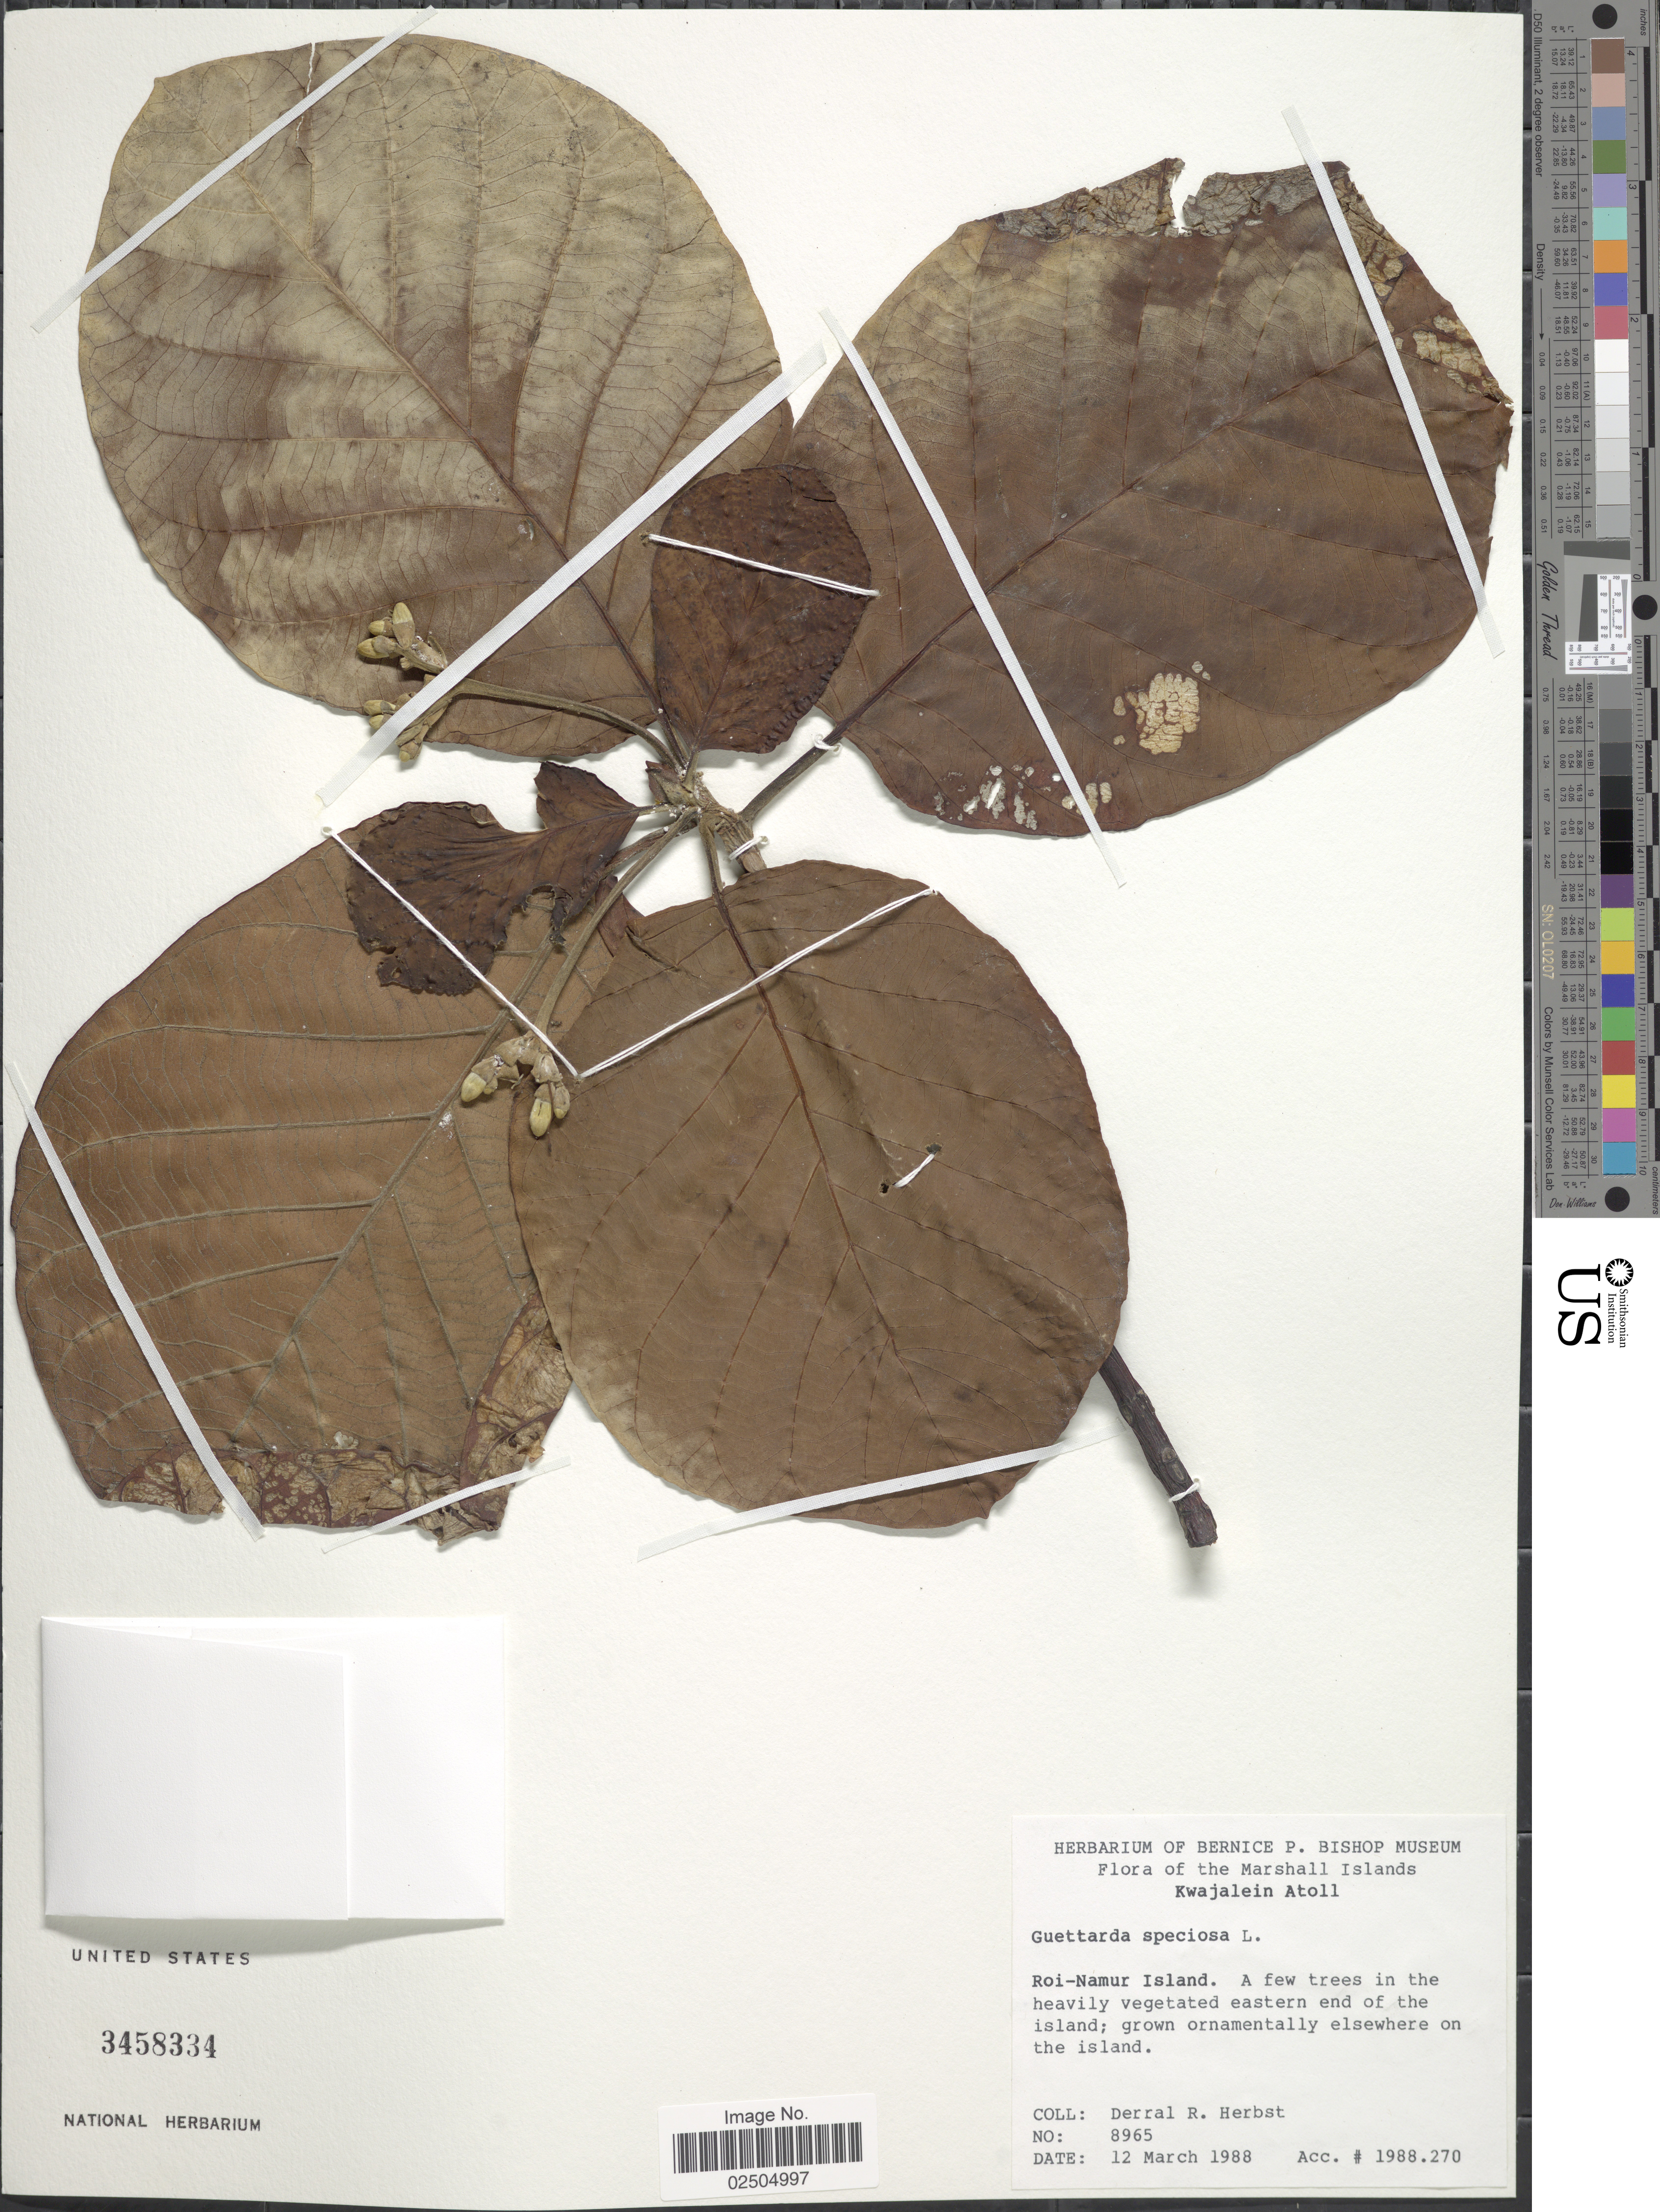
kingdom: Plantae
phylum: Tracheophyta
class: Magnoliopsida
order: Gentianales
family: Rubiaceae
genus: Guettarda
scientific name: Guettarda speciosa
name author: L.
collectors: D. R. Herbst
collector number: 8965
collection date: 1988-03-12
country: Marshall Islands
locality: The Marshall Islands, Kwajalein Atoll, Roi-Namurl Island, a few trees in the heavily vegetated eastern end of the island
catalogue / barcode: US 3458334